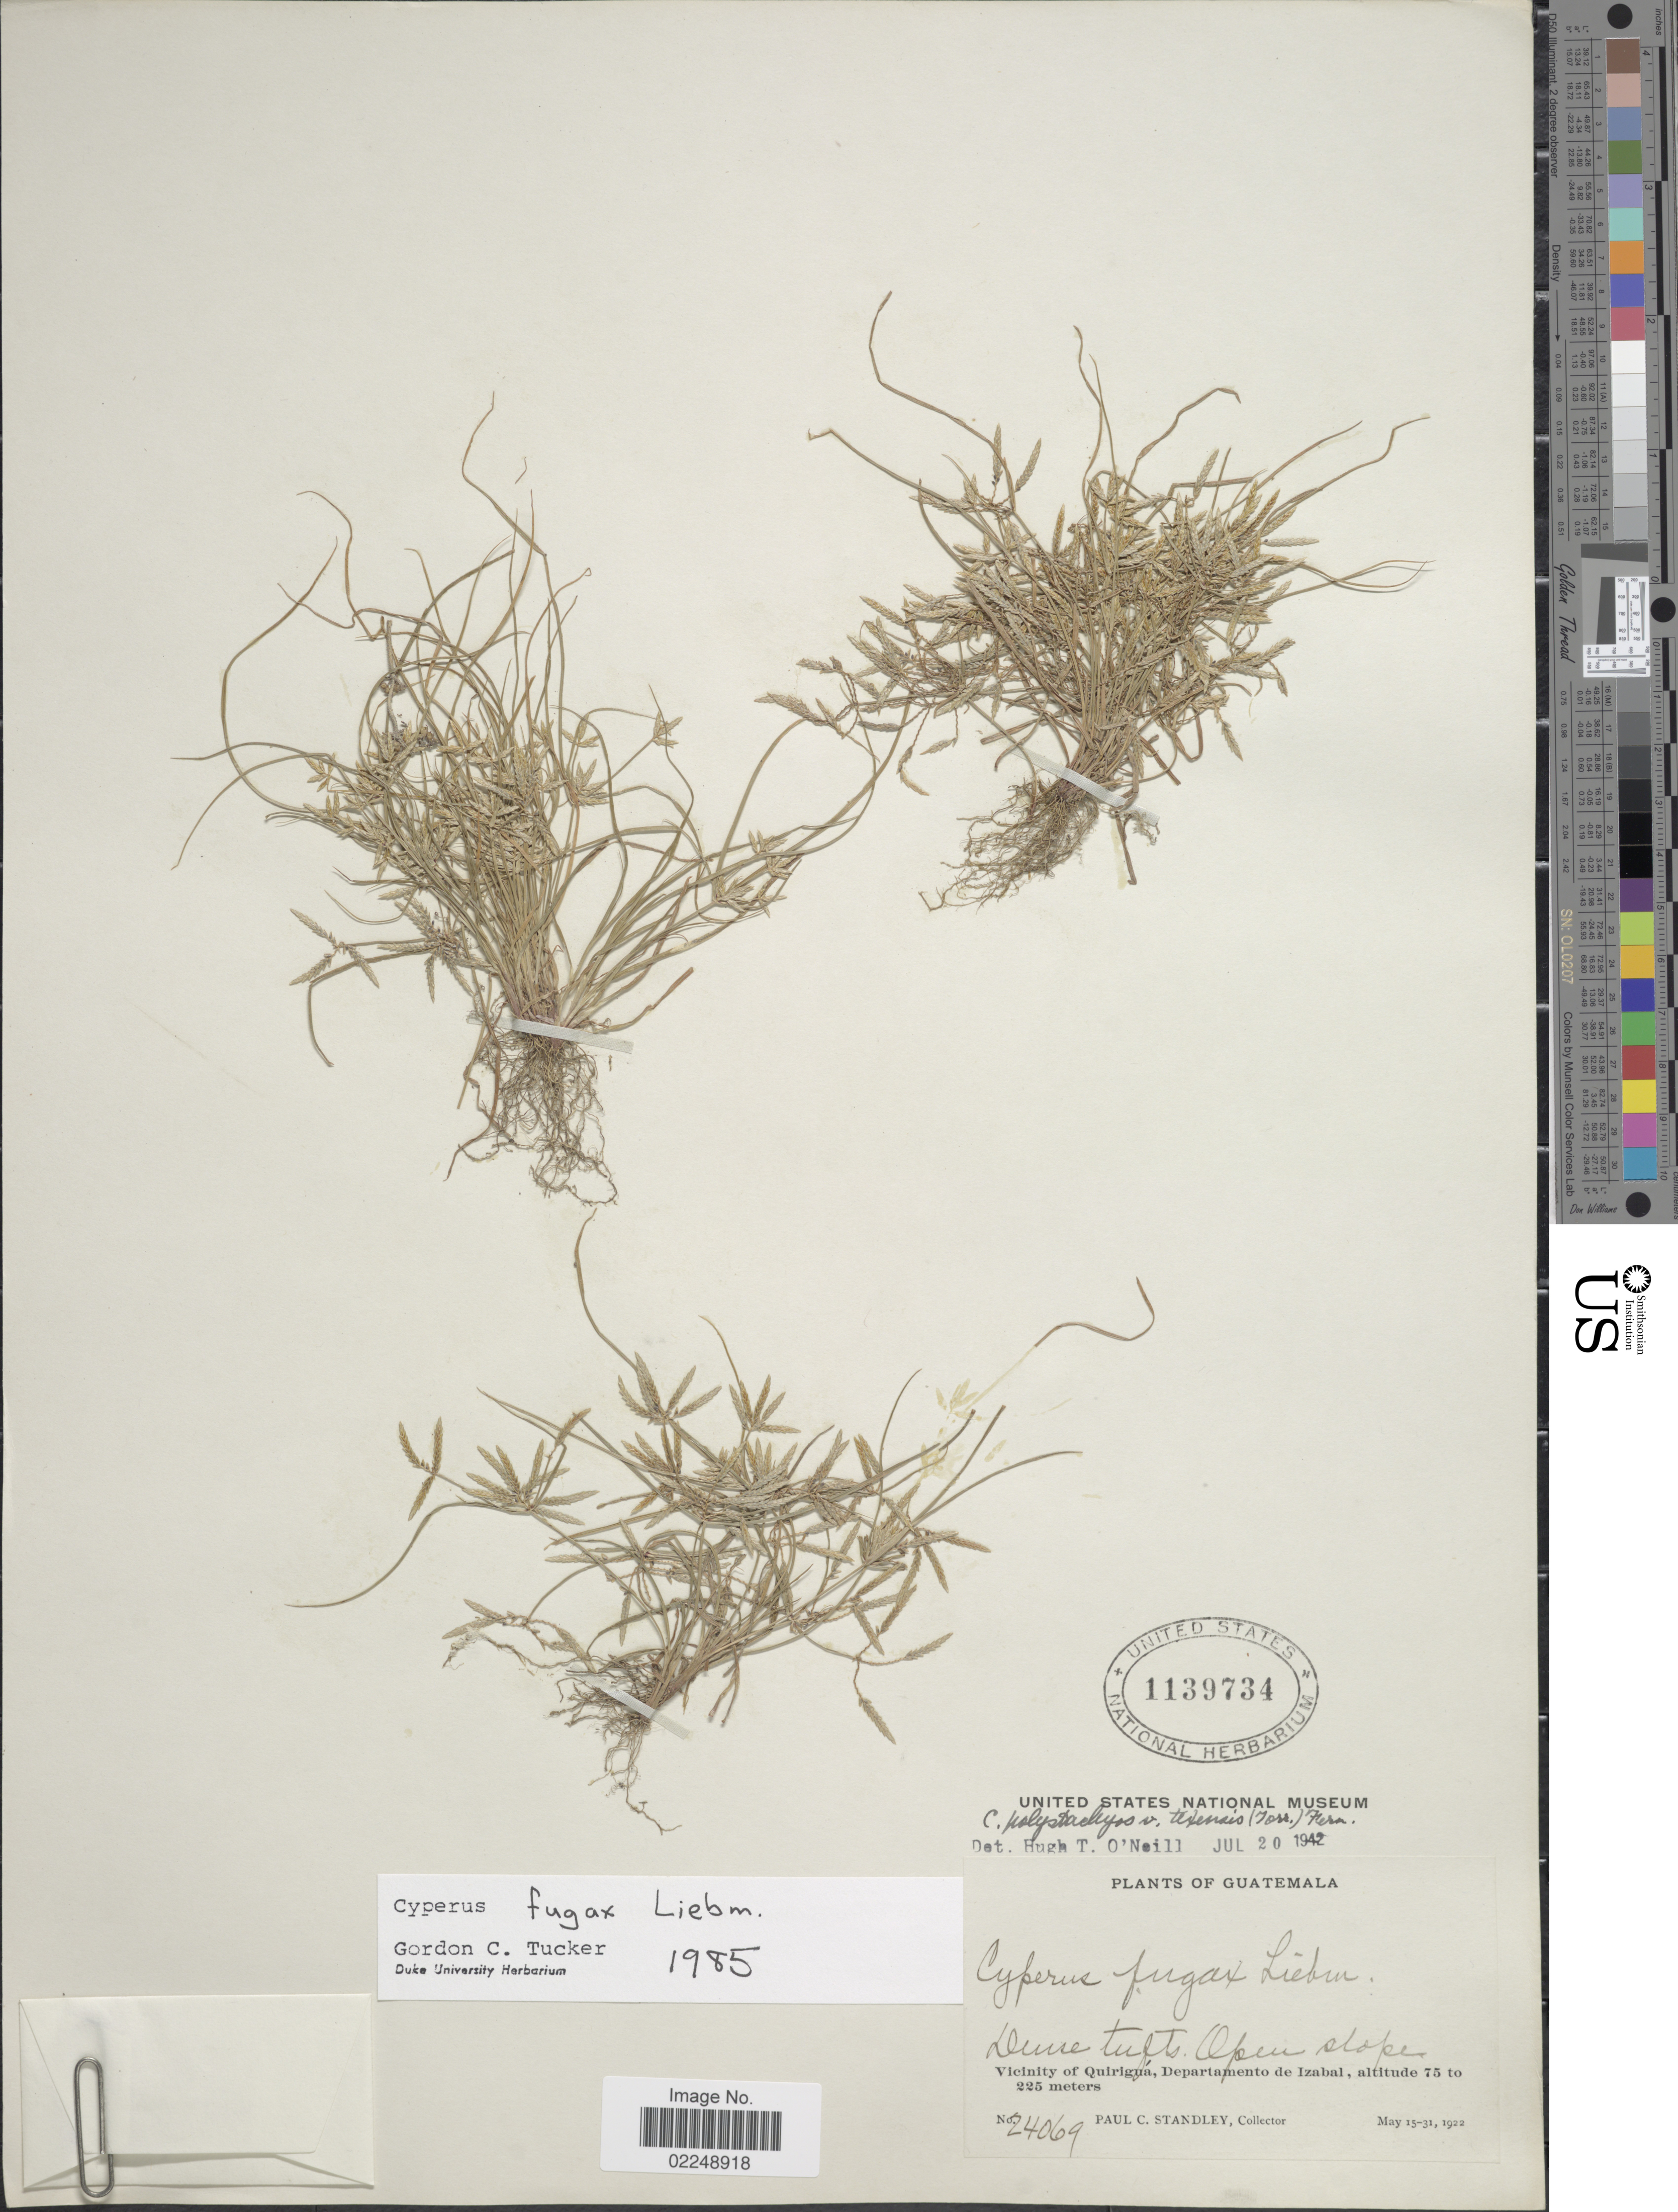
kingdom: Plantae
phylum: Tracheophyta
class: Liliopsida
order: Poales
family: Cyperaceae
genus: Cyperus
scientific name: Cyperus fugax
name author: Liebm.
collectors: P. C. Standley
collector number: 24069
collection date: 1922-05-15/1922-05-31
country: Guatemala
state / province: Izabal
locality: Vicinity of Quiriga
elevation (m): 75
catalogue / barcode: US 1139734